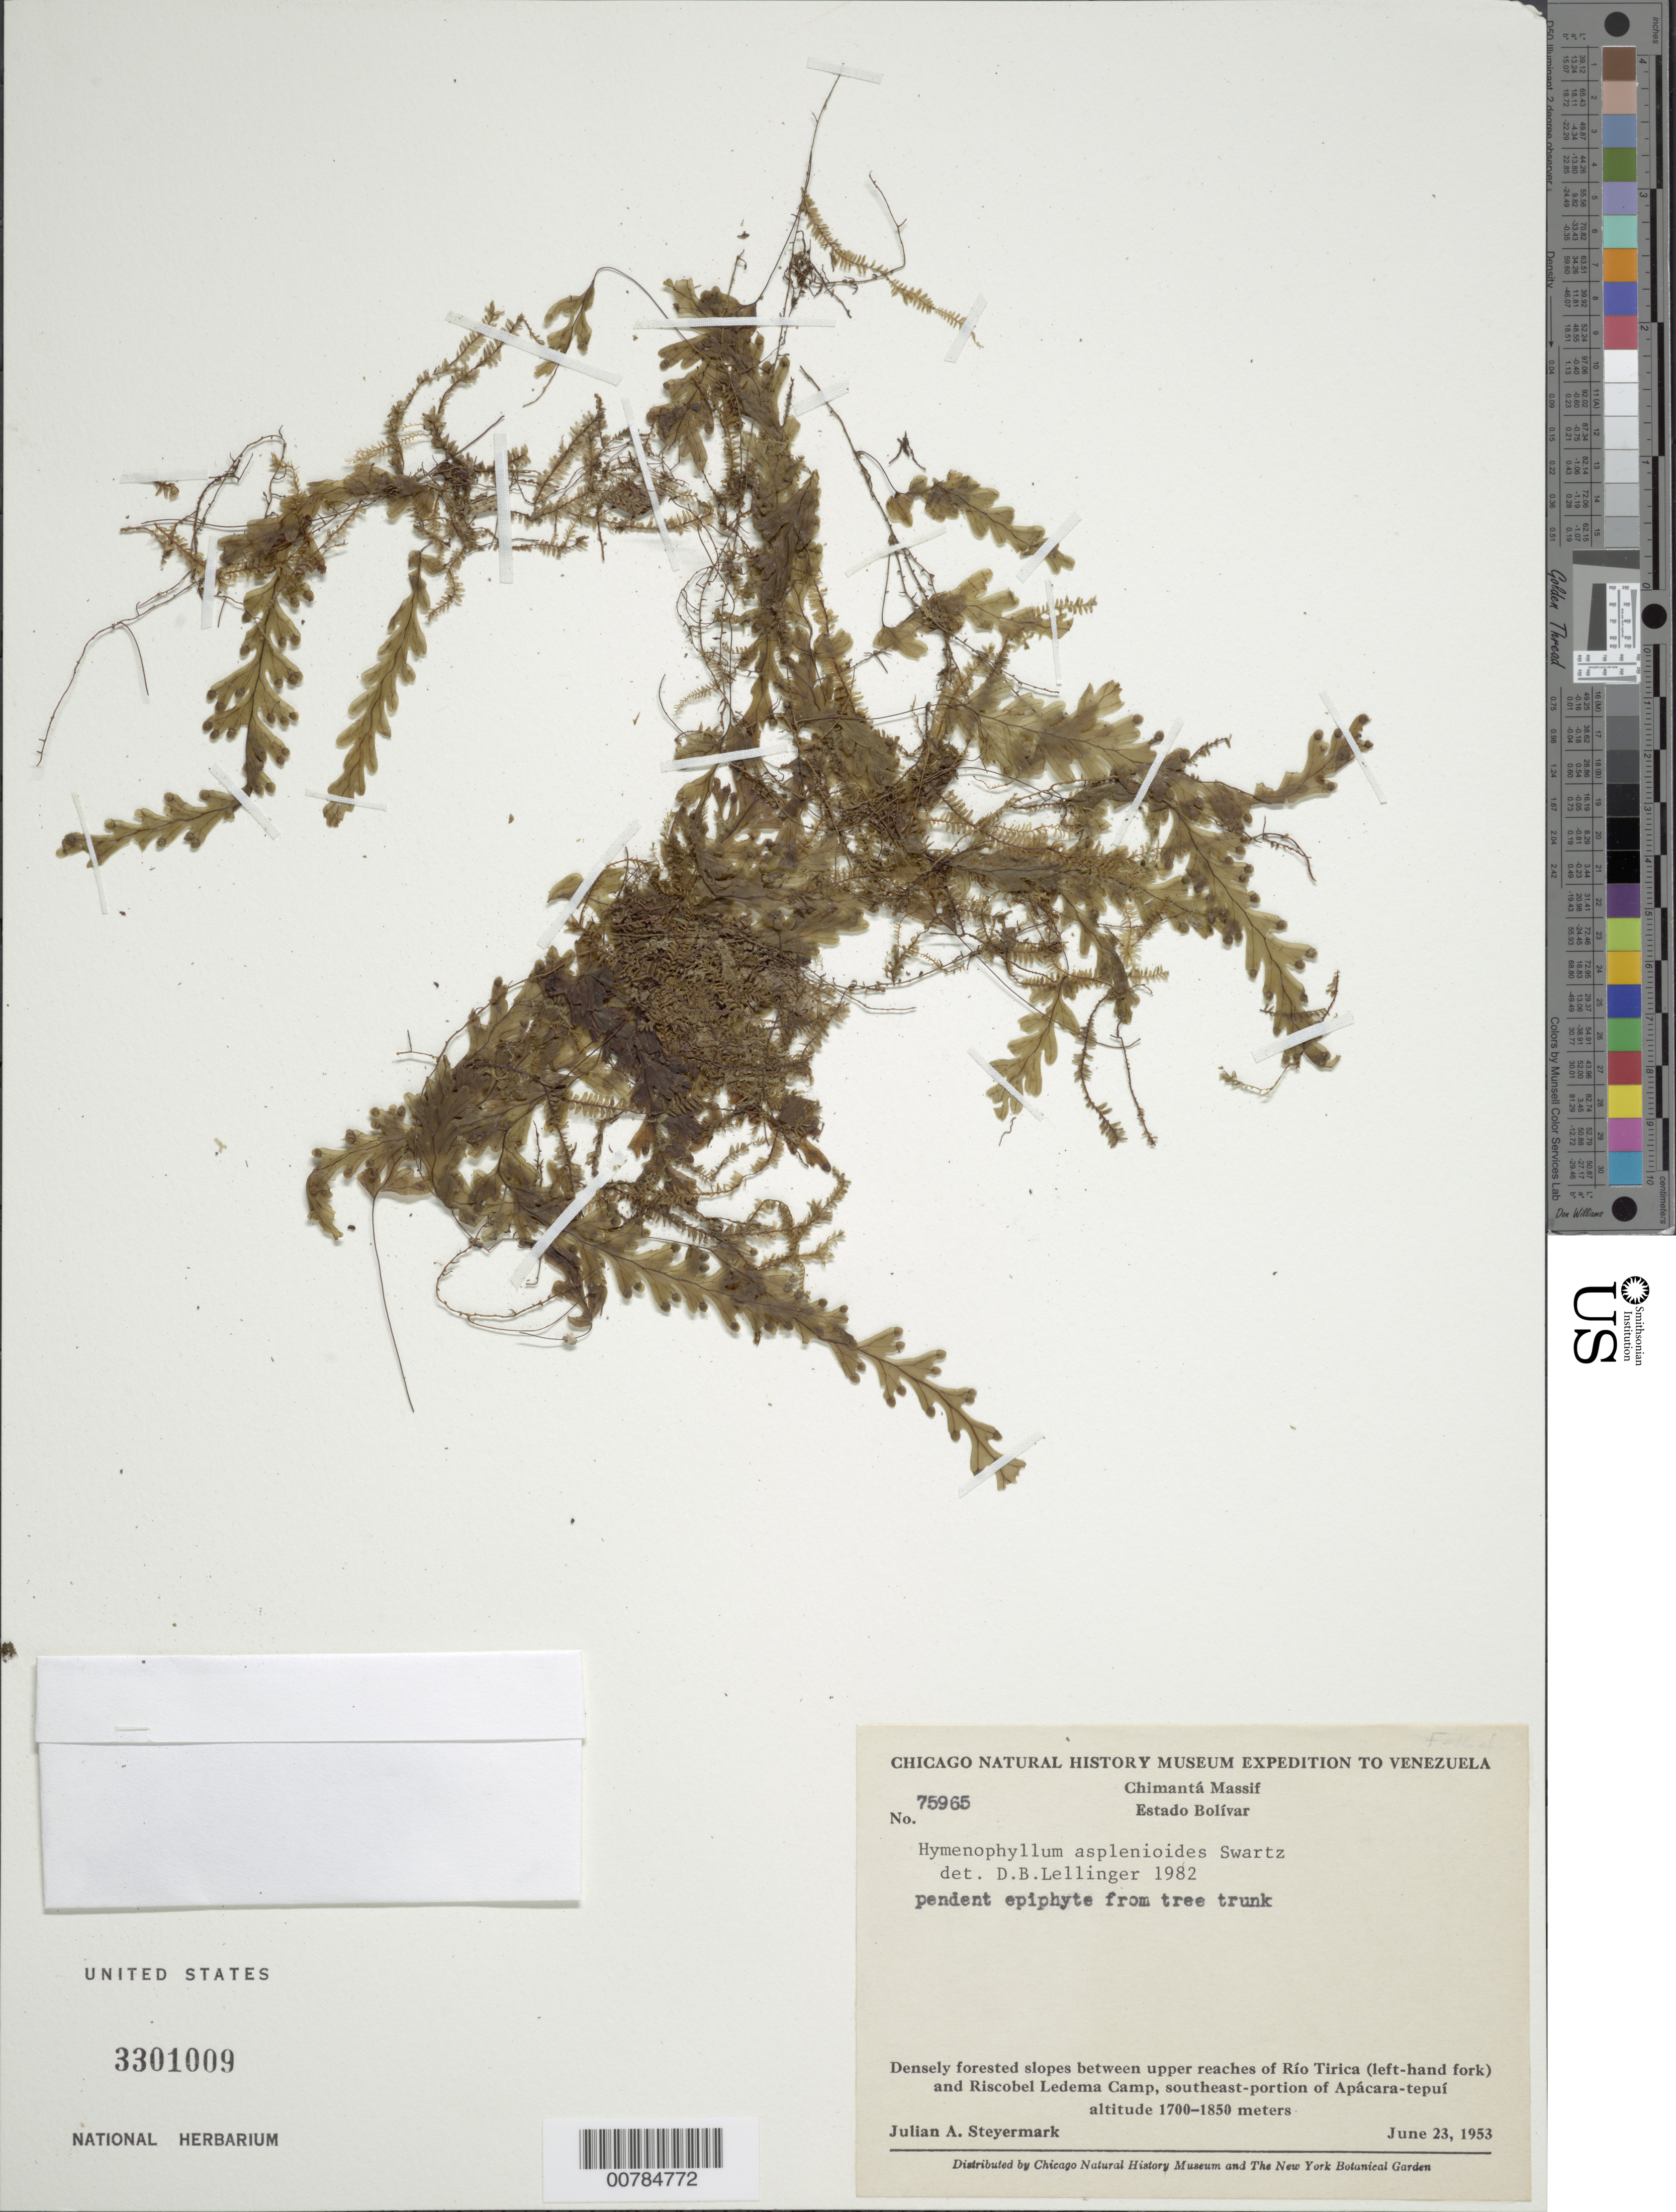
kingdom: Plantae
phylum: Tracheophyta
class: Polypodiopsida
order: Hymenophyllales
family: Hymenophyllaceae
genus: Hymenophyllum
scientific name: Hymenophyllum asplenioides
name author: (Sw.) Sw.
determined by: Lellinger, David B., (BOT), Smithsonian Institution - National Museum of Natural History (UNITED STATES)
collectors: J. Steyermark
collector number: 75965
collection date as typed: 23-Jun-53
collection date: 1953-06-23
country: Venezuela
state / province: Bolívar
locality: Chimantá Massif, Río Tirica (left hand fork) to Riscobel Ledema Camp, SE-portion of Apácara-tepuí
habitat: Densely forested slopes, on tree trunk,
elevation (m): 1700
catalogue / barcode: US 3301009